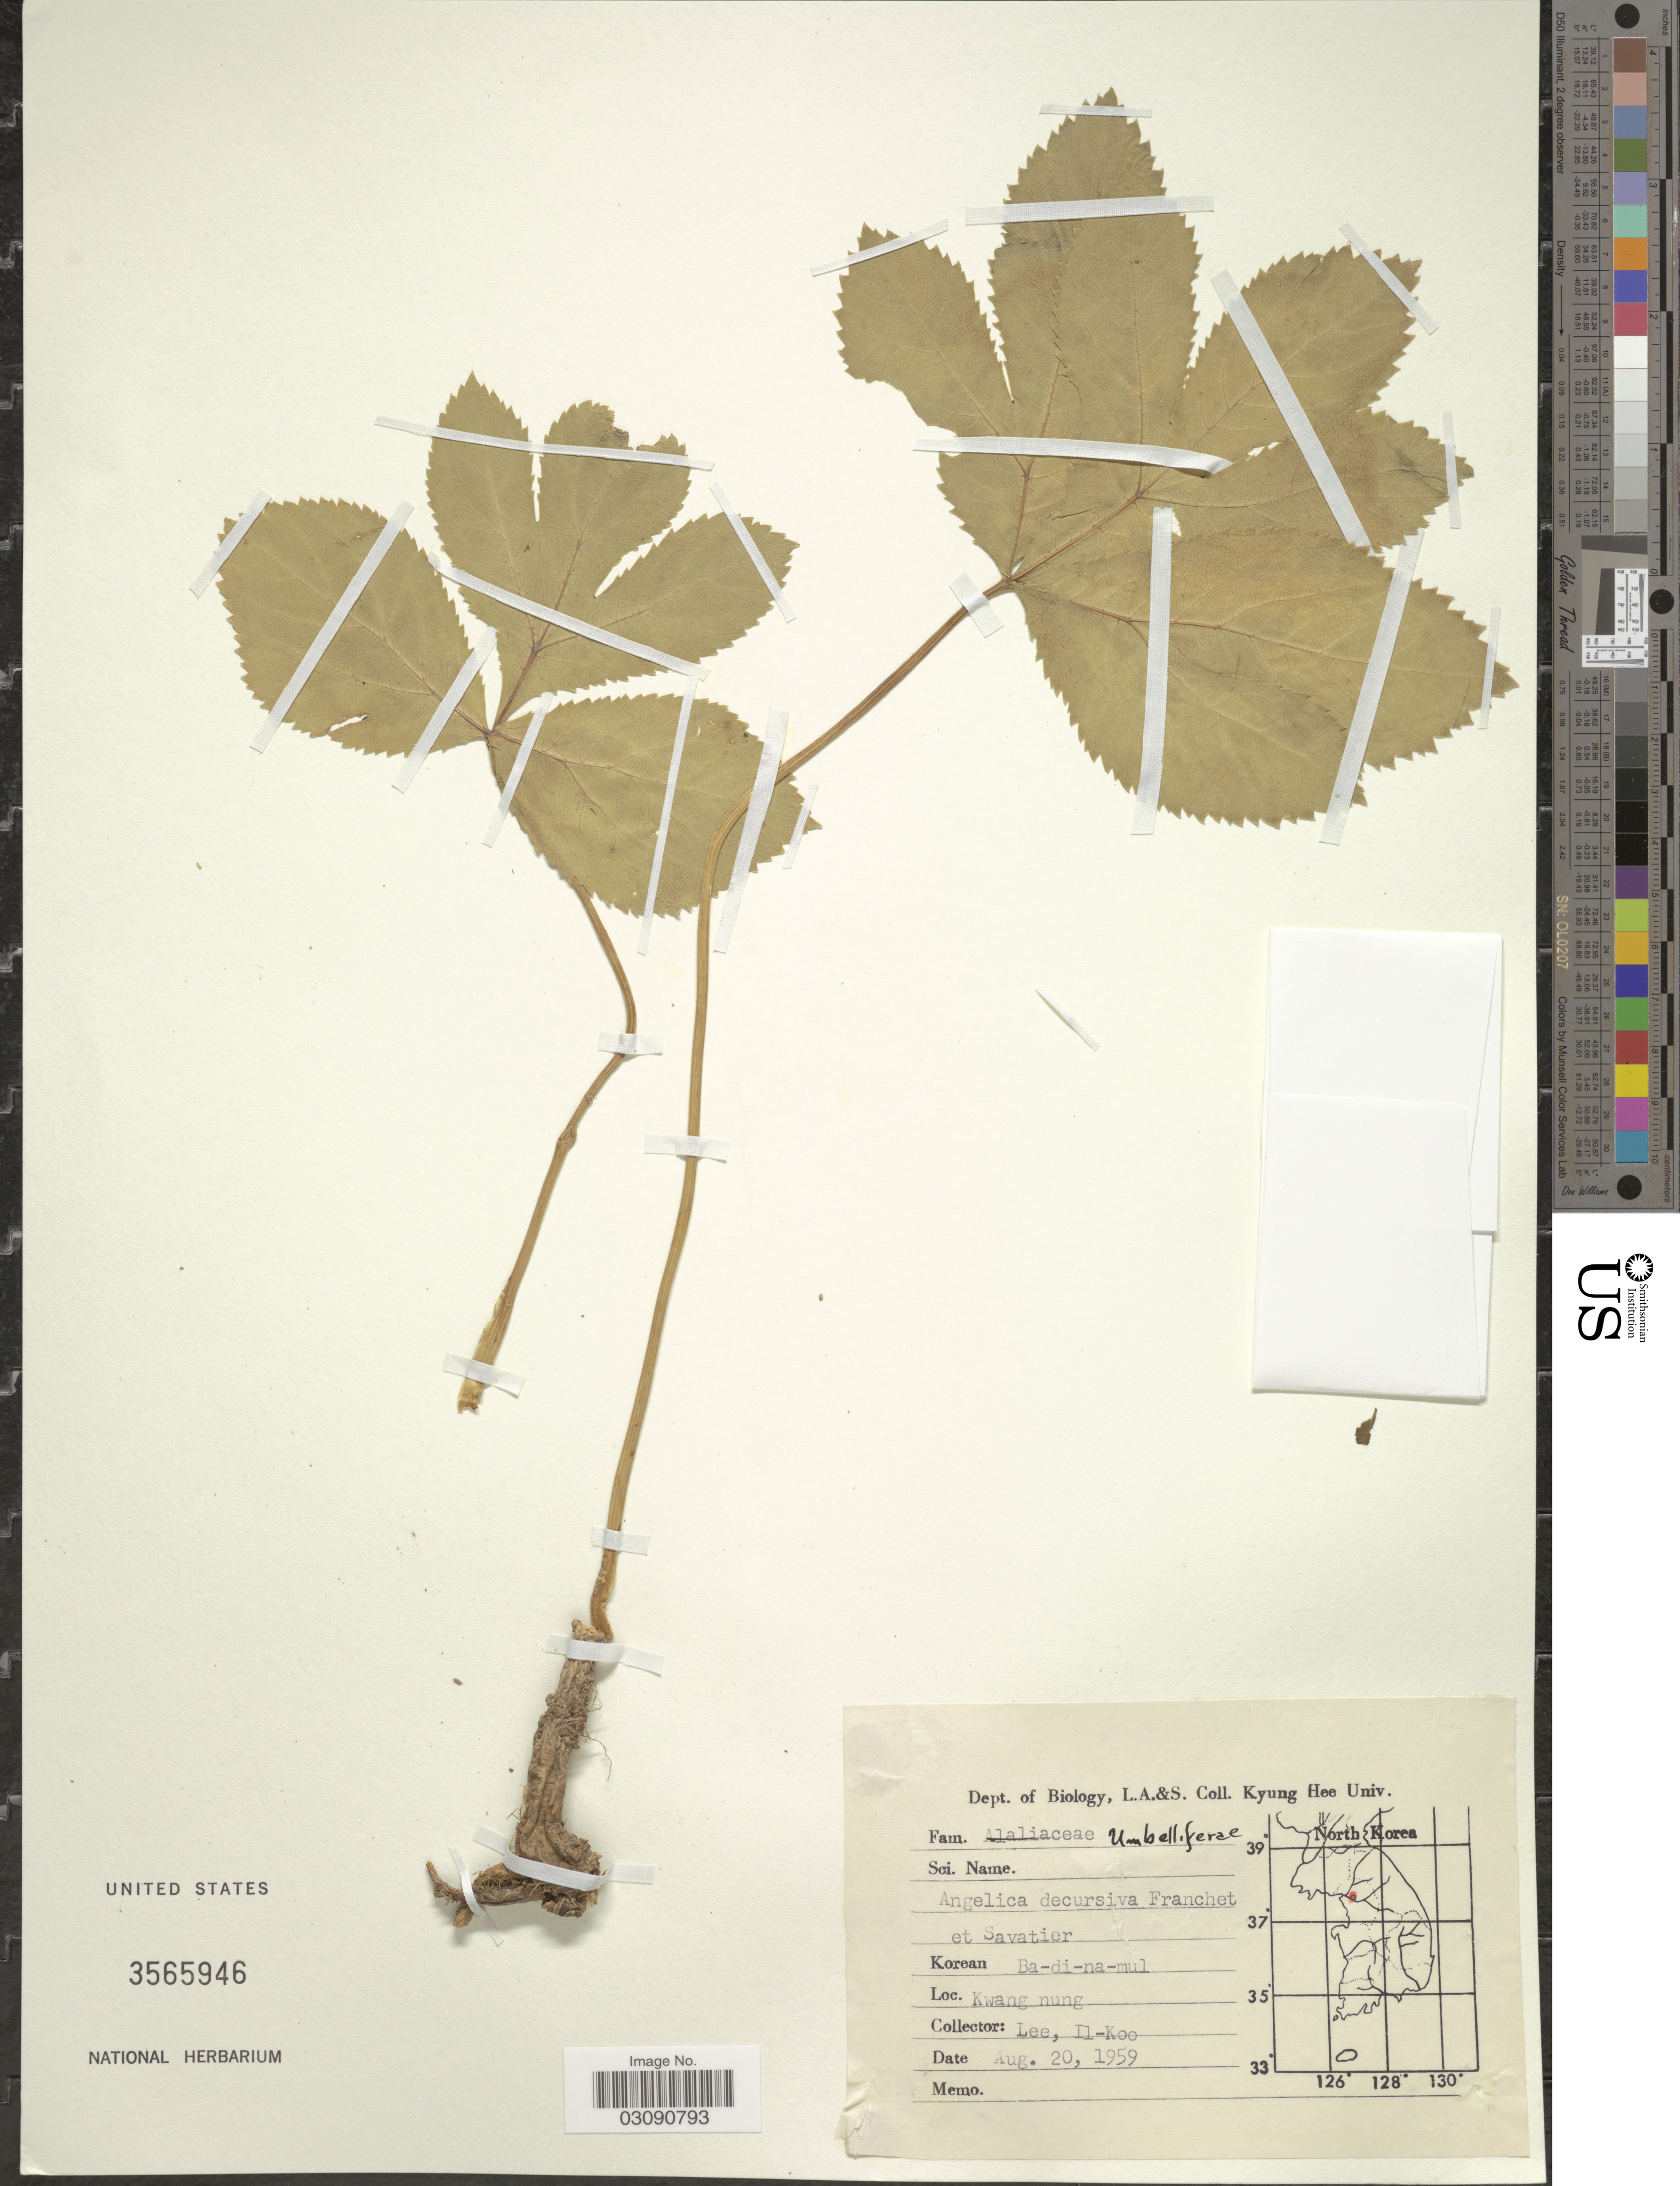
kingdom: Plantae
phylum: Tracheophyta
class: Magnoliopsida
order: Apiales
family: Apiaceae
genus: Angelica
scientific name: Angelica decursiva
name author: (Miq.) Franch. & Sav.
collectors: Il-Ko Lee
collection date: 1959-08-20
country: South Korea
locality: Kwang nung.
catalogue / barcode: US 3565946